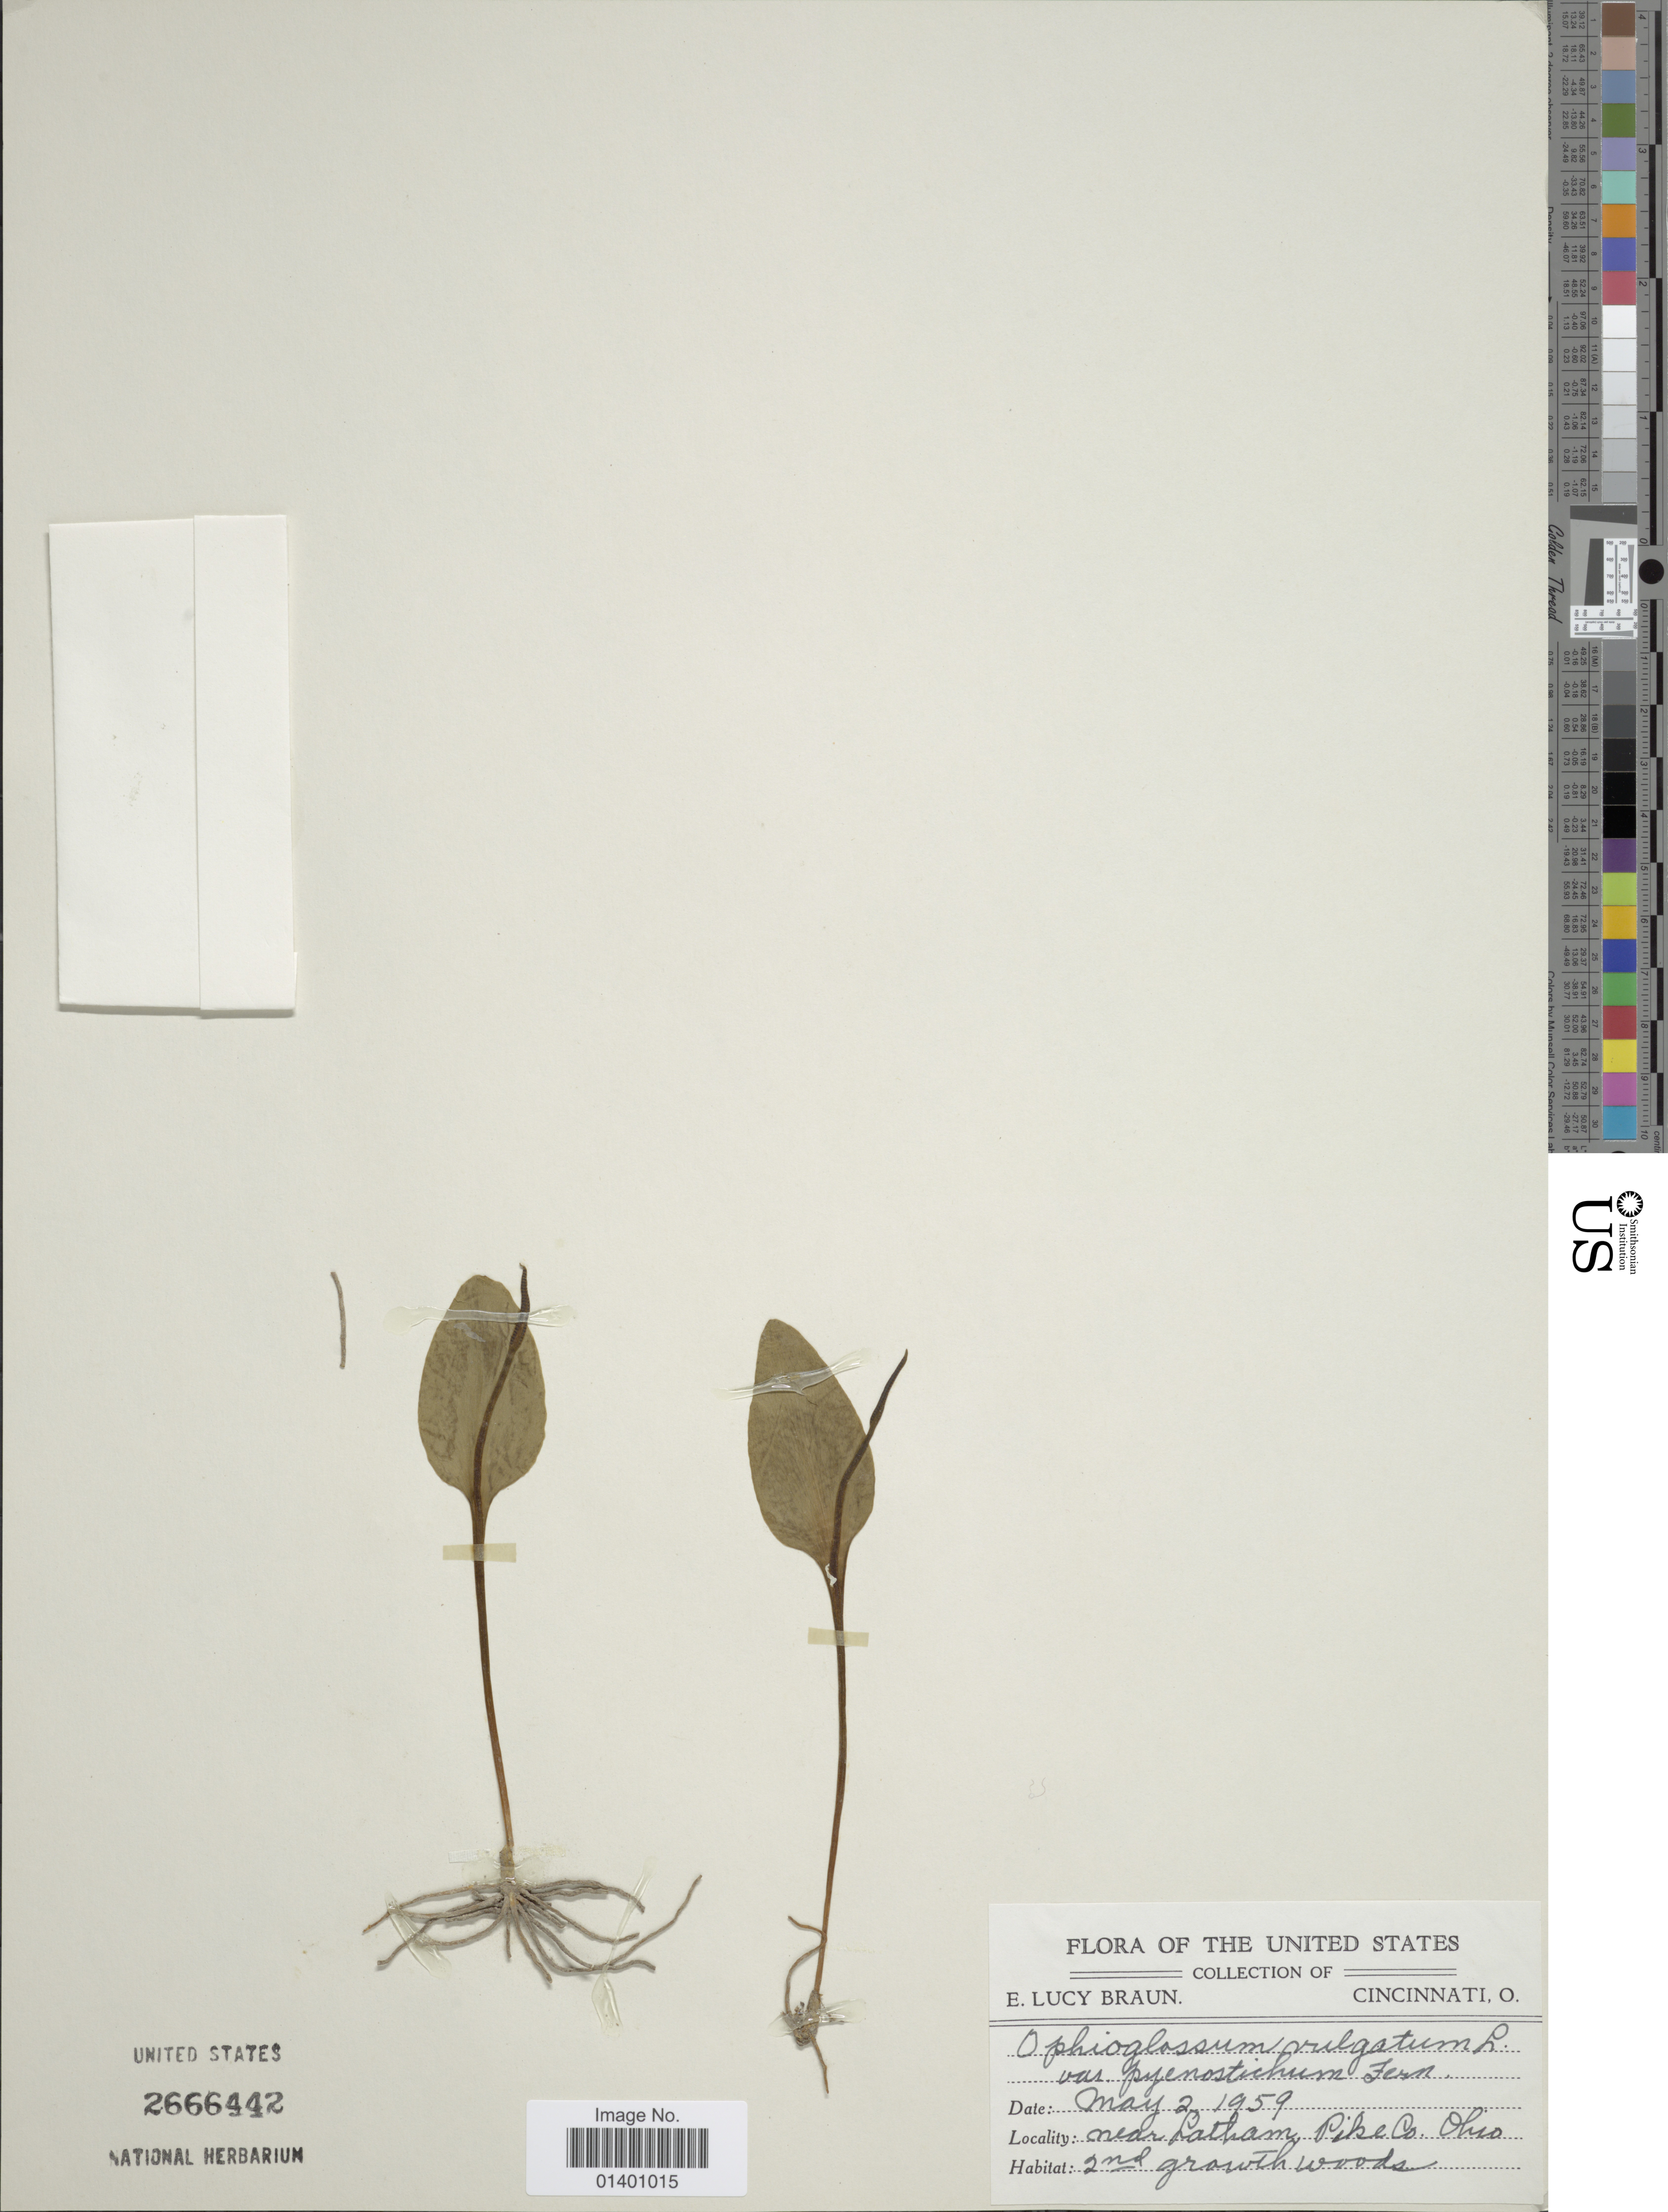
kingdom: Plantae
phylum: Tracheophyta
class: Polypodiopsida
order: Ophioglossales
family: Ophioglossaceae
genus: Ophioglossum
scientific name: Ophioglossum vulgatum var. pycnostichum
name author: Fernald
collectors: E. L. Braun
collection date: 1959-05-02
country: United States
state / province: Ohio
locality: Near Latham, Pike Co.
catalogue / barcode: US 2666442